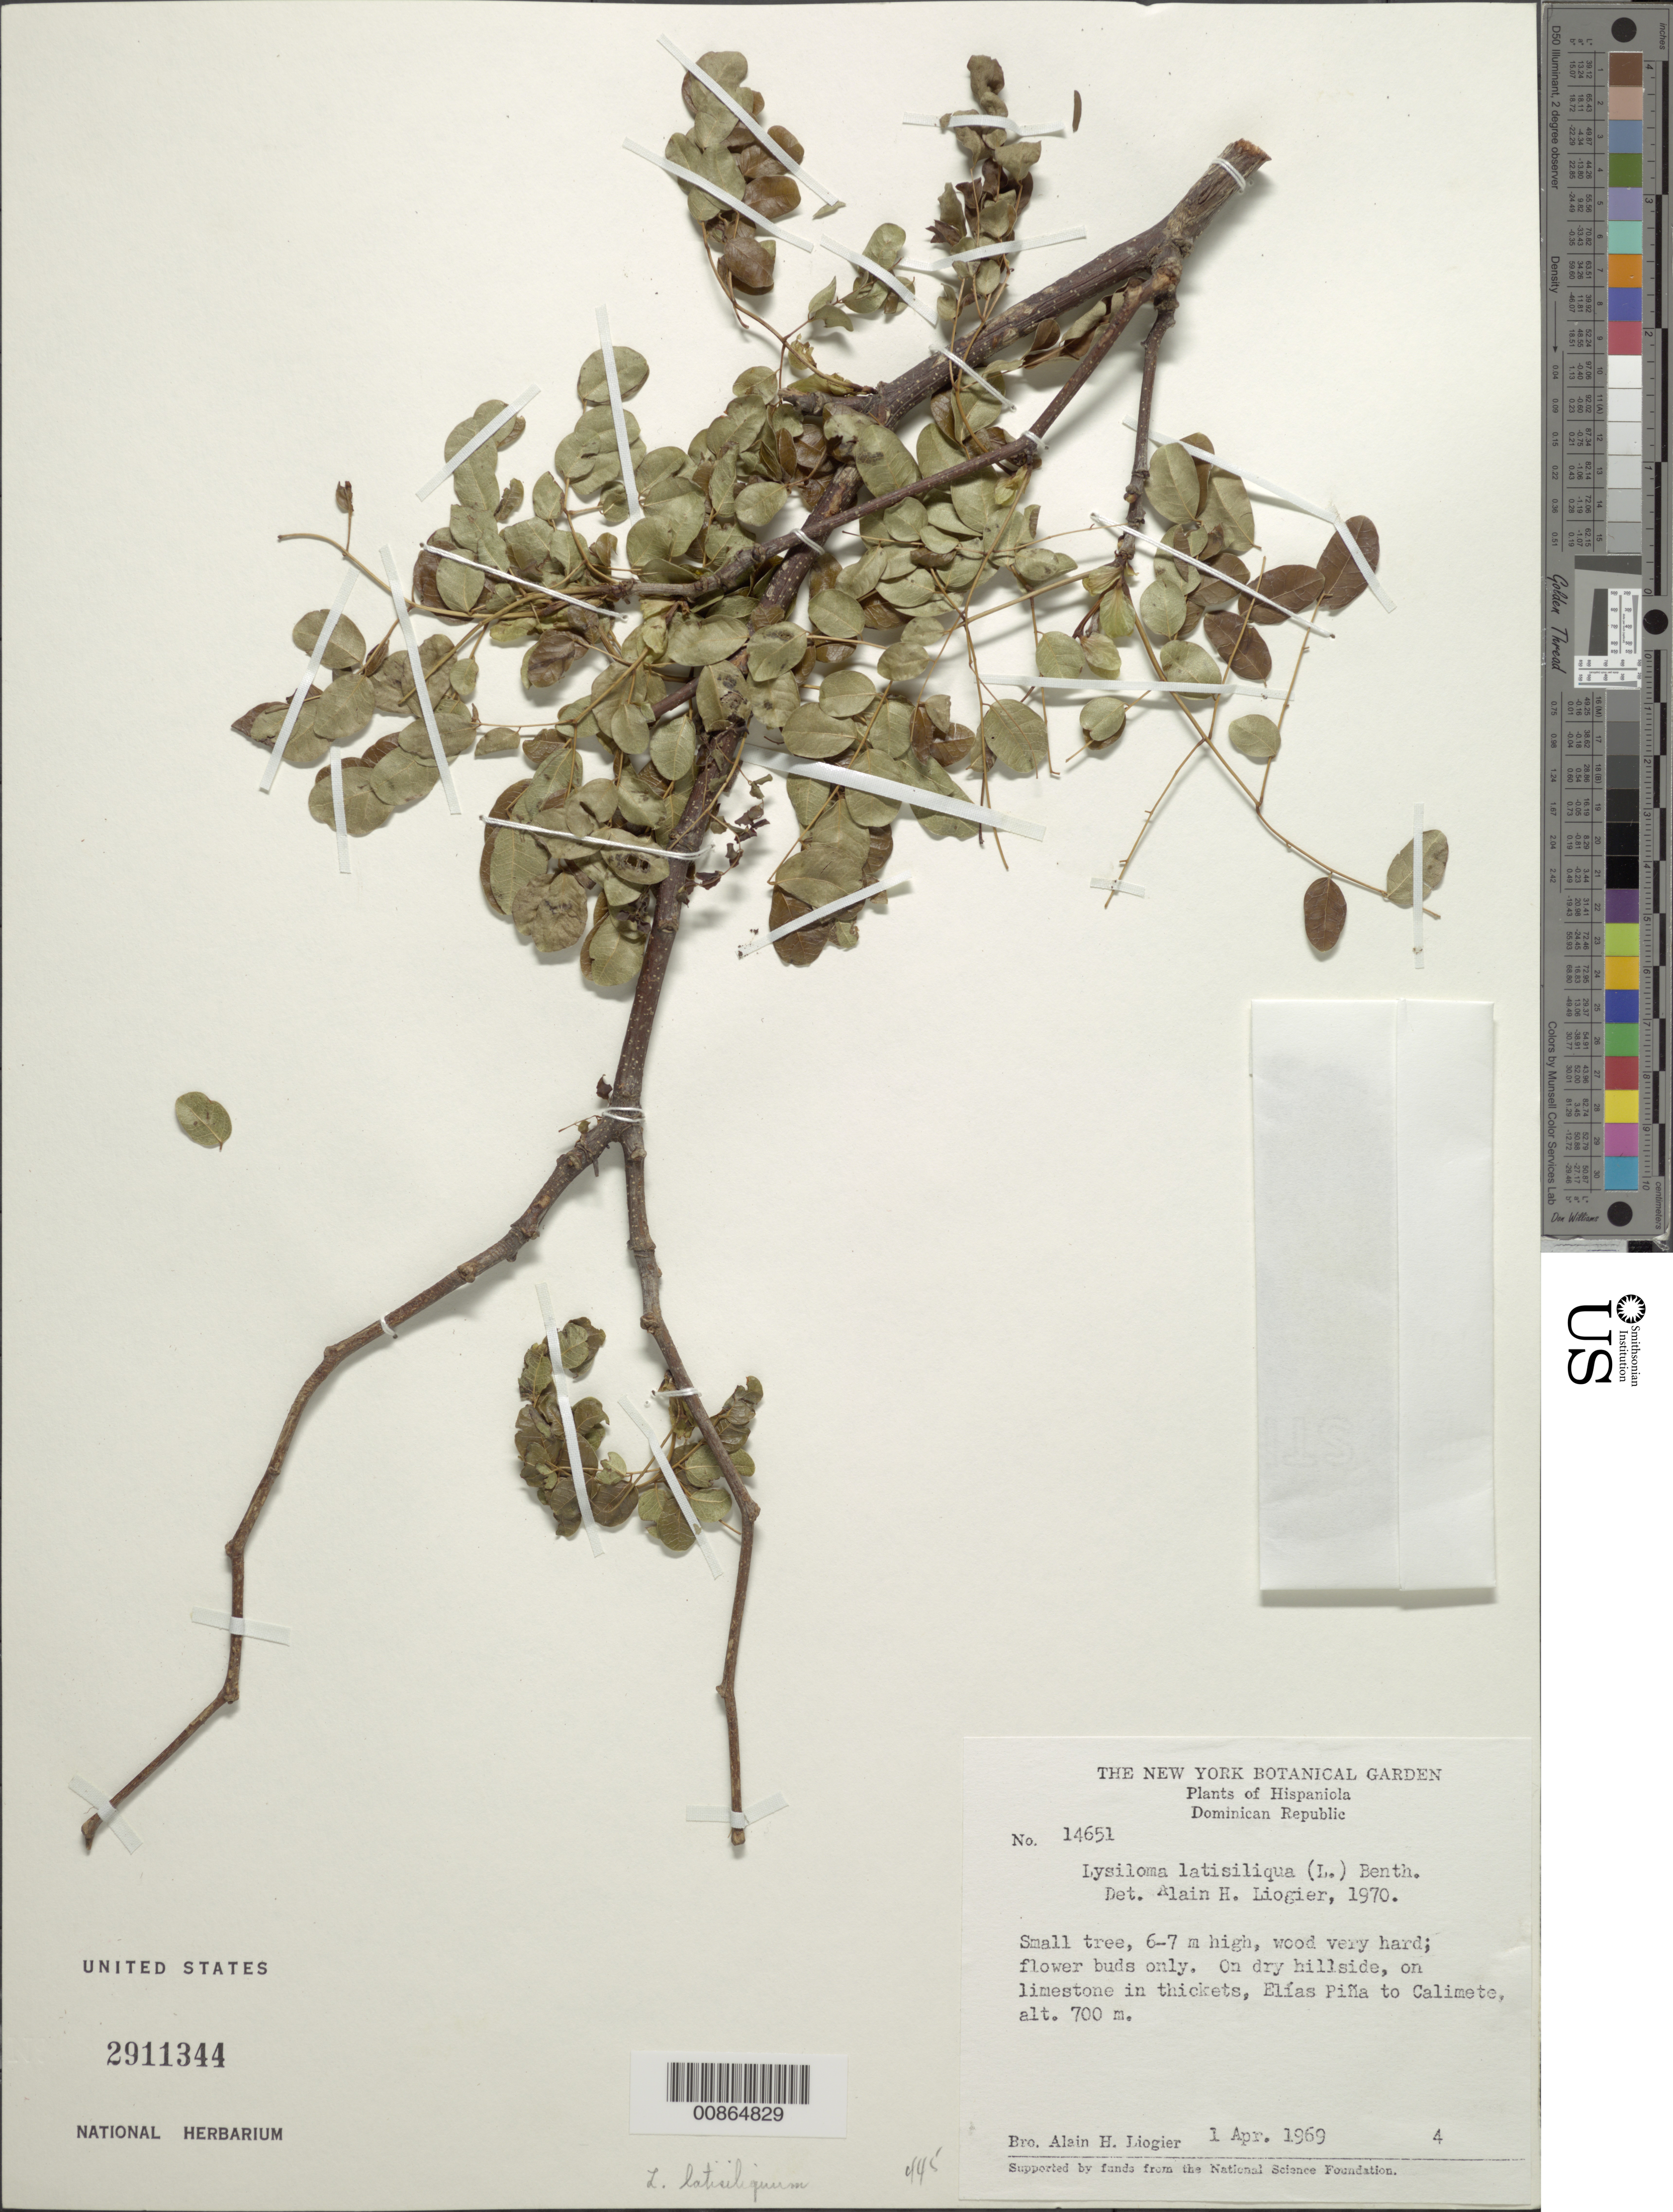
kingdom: Plantae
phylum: Tracheophyta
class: Magnoliopsida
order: Fabales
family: Fabaceae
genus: Lysiloma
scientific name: Lysiloma latisiliquum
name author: (L.) Benth.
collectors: A. H. Liogier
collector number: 14651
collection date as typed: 01 Apr 1969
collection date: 1969-04-01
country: Dominican Republic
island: Hispaniola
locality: Elías Piña to Calimete.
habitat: On dry hillside, on limestone in thickets.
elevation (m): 700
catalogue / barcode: US 2911344